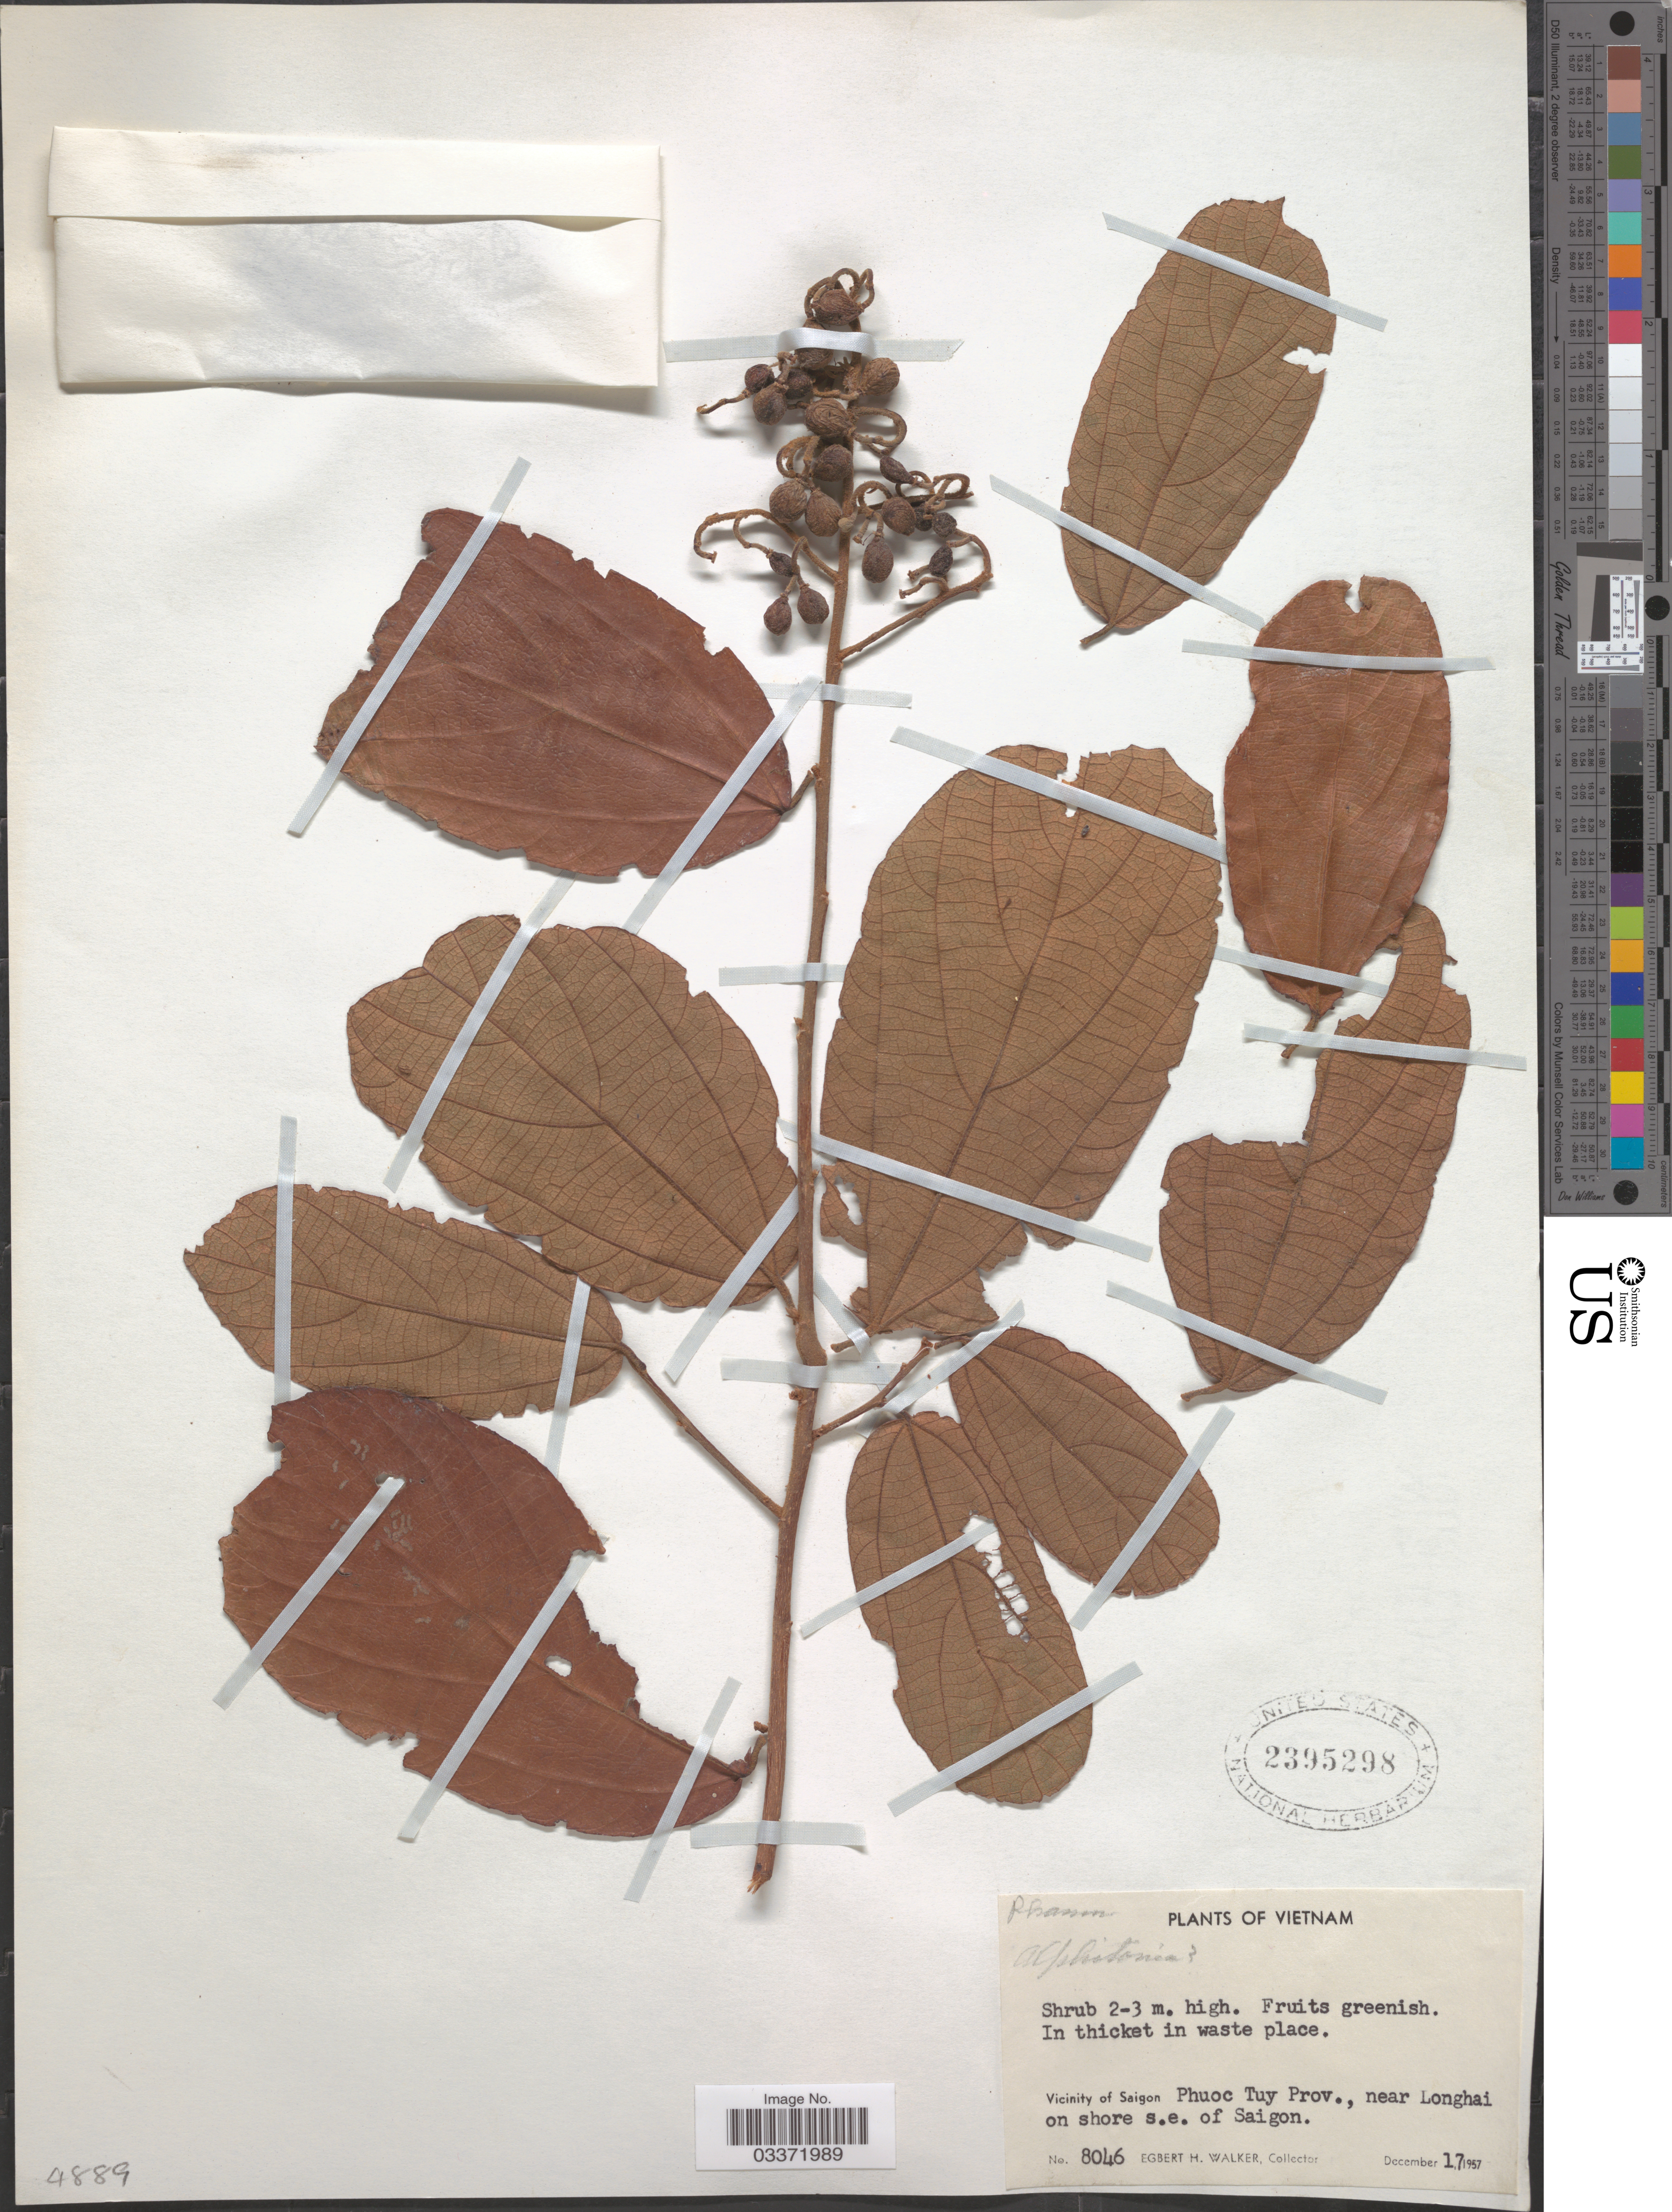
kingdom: Plantae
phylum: Tracheophyta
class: Magnoliopsida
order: Rosales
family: Rhamnaceae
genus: Alphitonia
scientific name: Alphitonia philippinensis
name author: Braid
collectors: E. H. Walker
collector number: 8046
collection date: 1957-12-17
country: Vietnam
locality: In thicket in waste place. Vicinity of Saigon Phuoc Tuy Prov., near Longhai on shore s.e. of Saigon.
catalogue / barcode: US 2395298